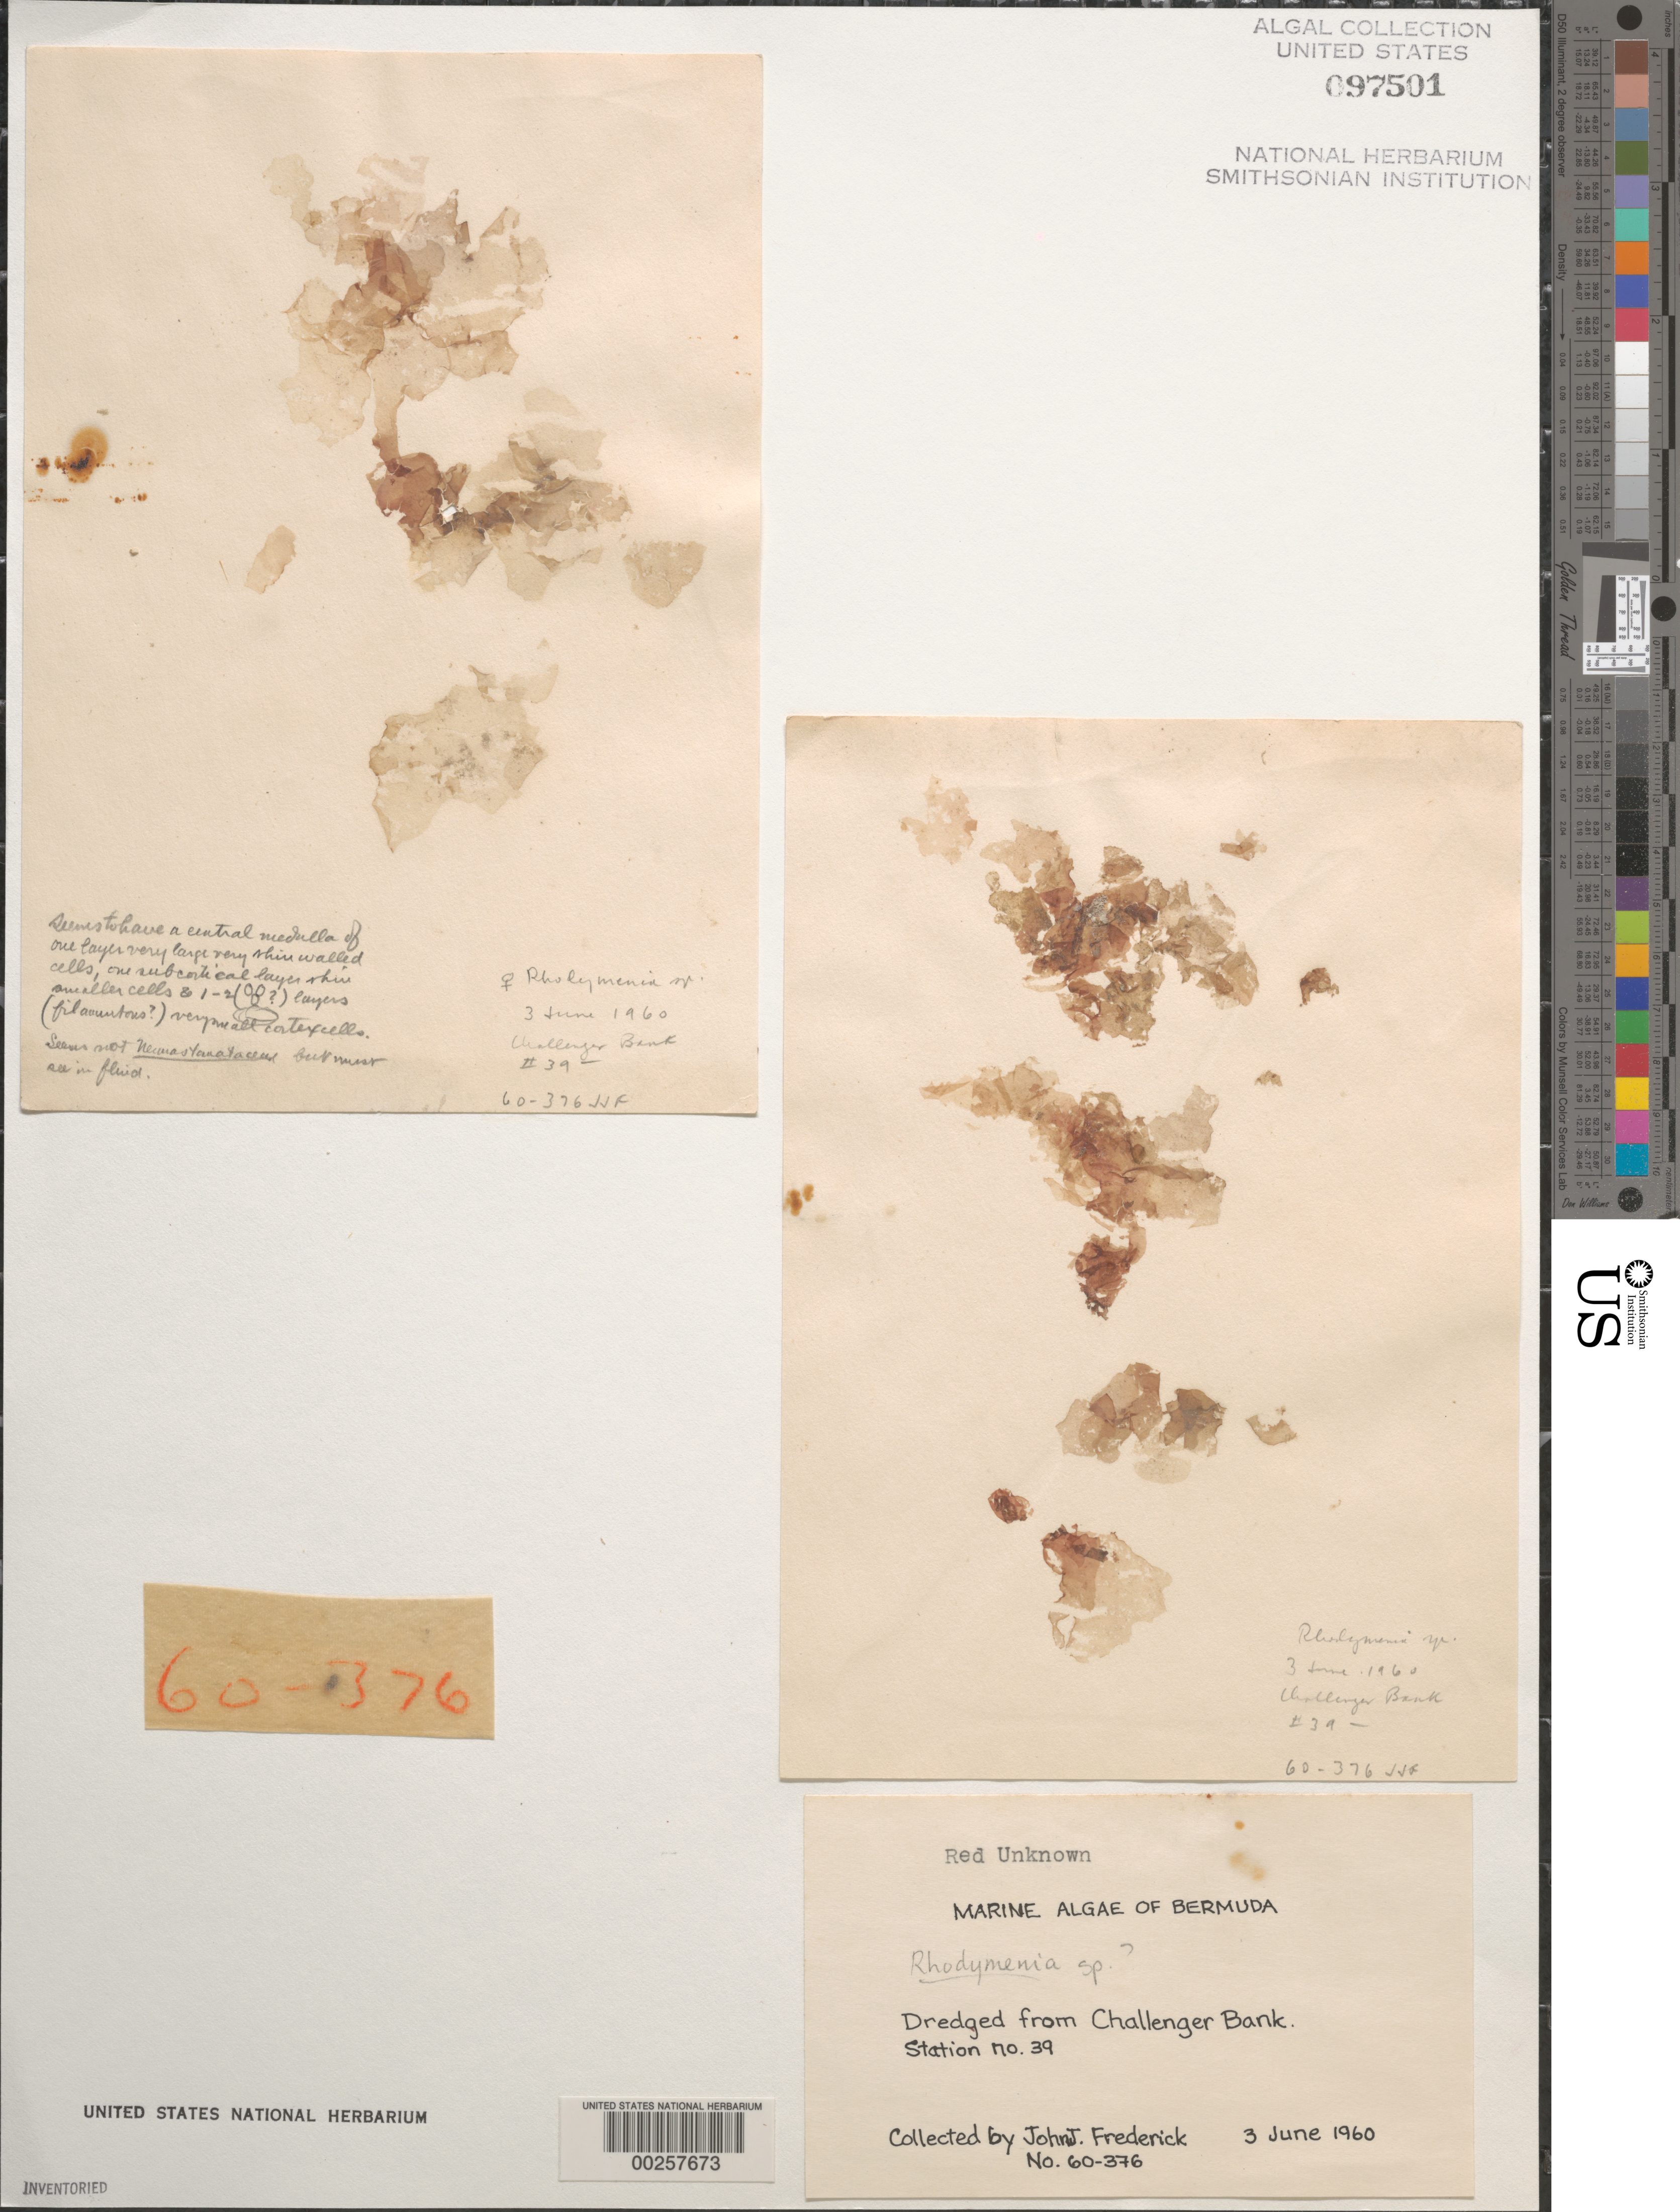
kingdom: Plantae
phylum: Rhodophyta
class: Florideophyceae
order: Rhodymeniales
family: Rhodymeniaceae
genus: Rhodymenia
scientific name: Rhodymenia sp.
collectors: J. Frederick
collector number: JJF 60-376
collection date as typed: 03 Jun 1960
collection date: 1960-06-03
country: Bermuda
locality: Challenger Bank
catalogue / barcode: US 97501